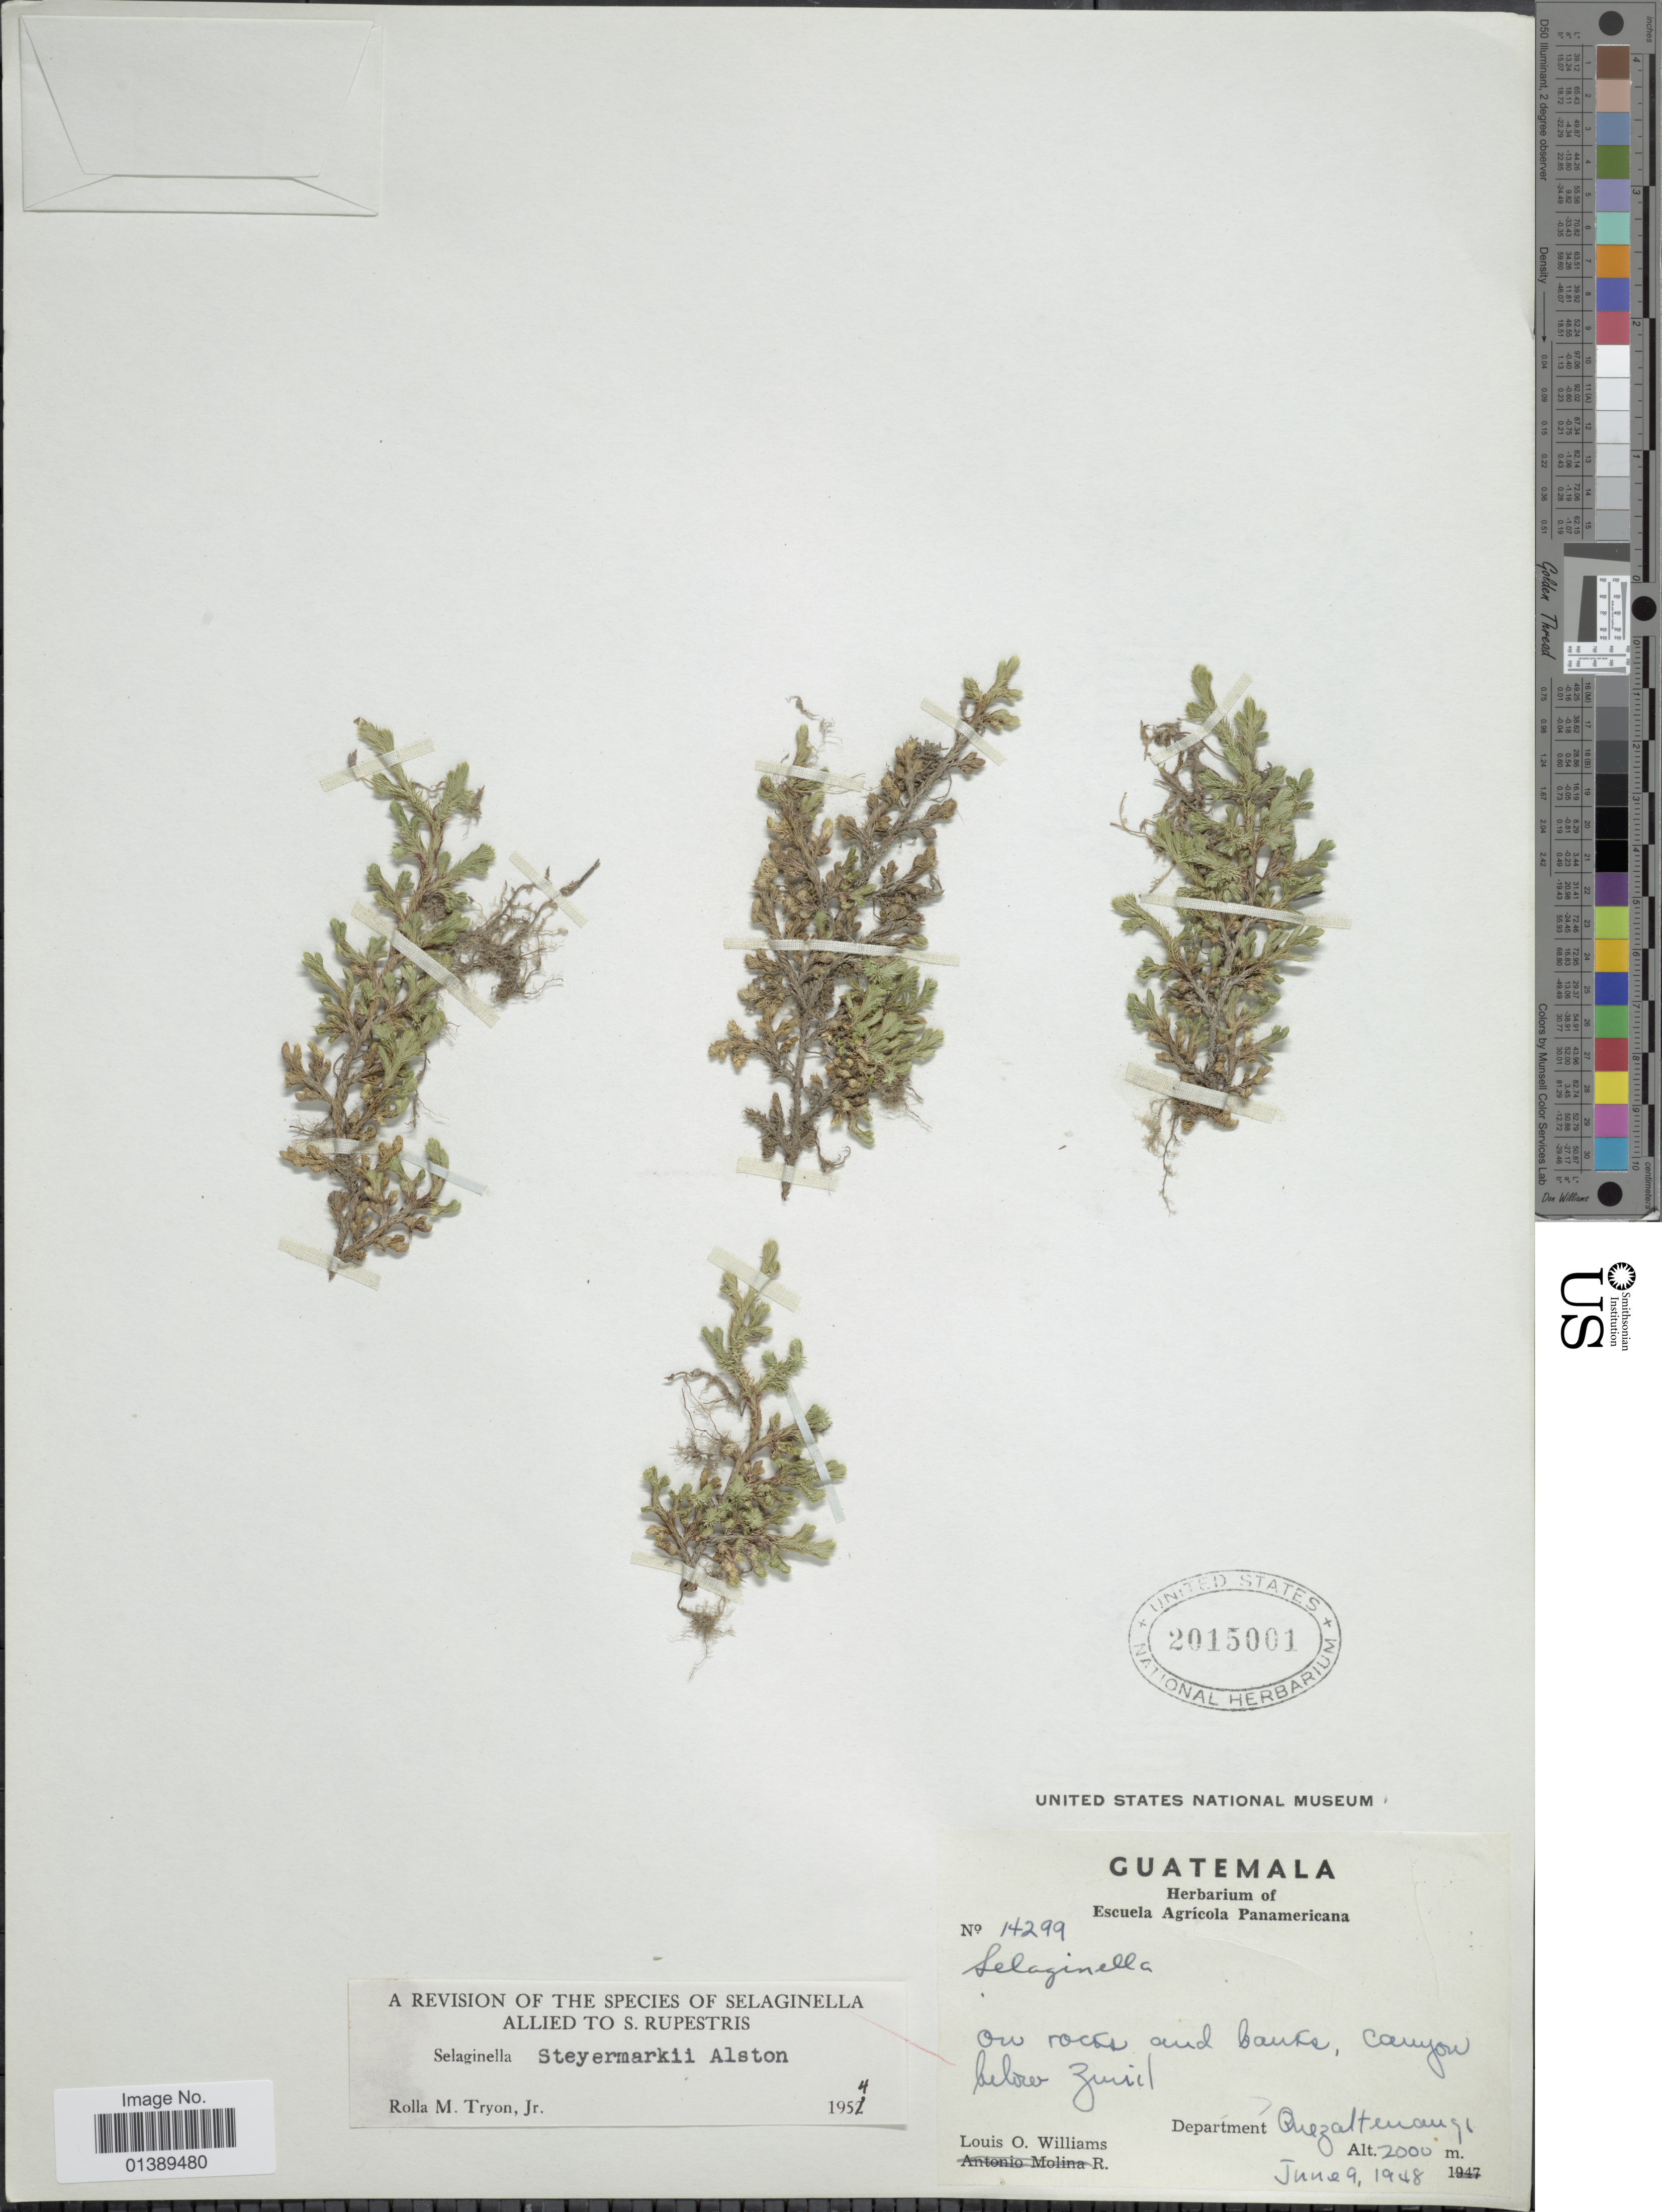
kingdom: Plantae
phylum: Tracheophyta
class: Lycopodiopsida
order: Selaginellales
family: Selaginellaceae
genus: Selaginella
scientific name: Selaginella steyermarkii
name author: Alston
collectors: L. O. Williams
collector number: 14299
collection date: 1948-06-09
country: Guatemala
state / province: Quetzaltenango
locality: On rocks and banks, canyon below Zunil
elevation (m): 2000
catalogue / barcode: US 2015001